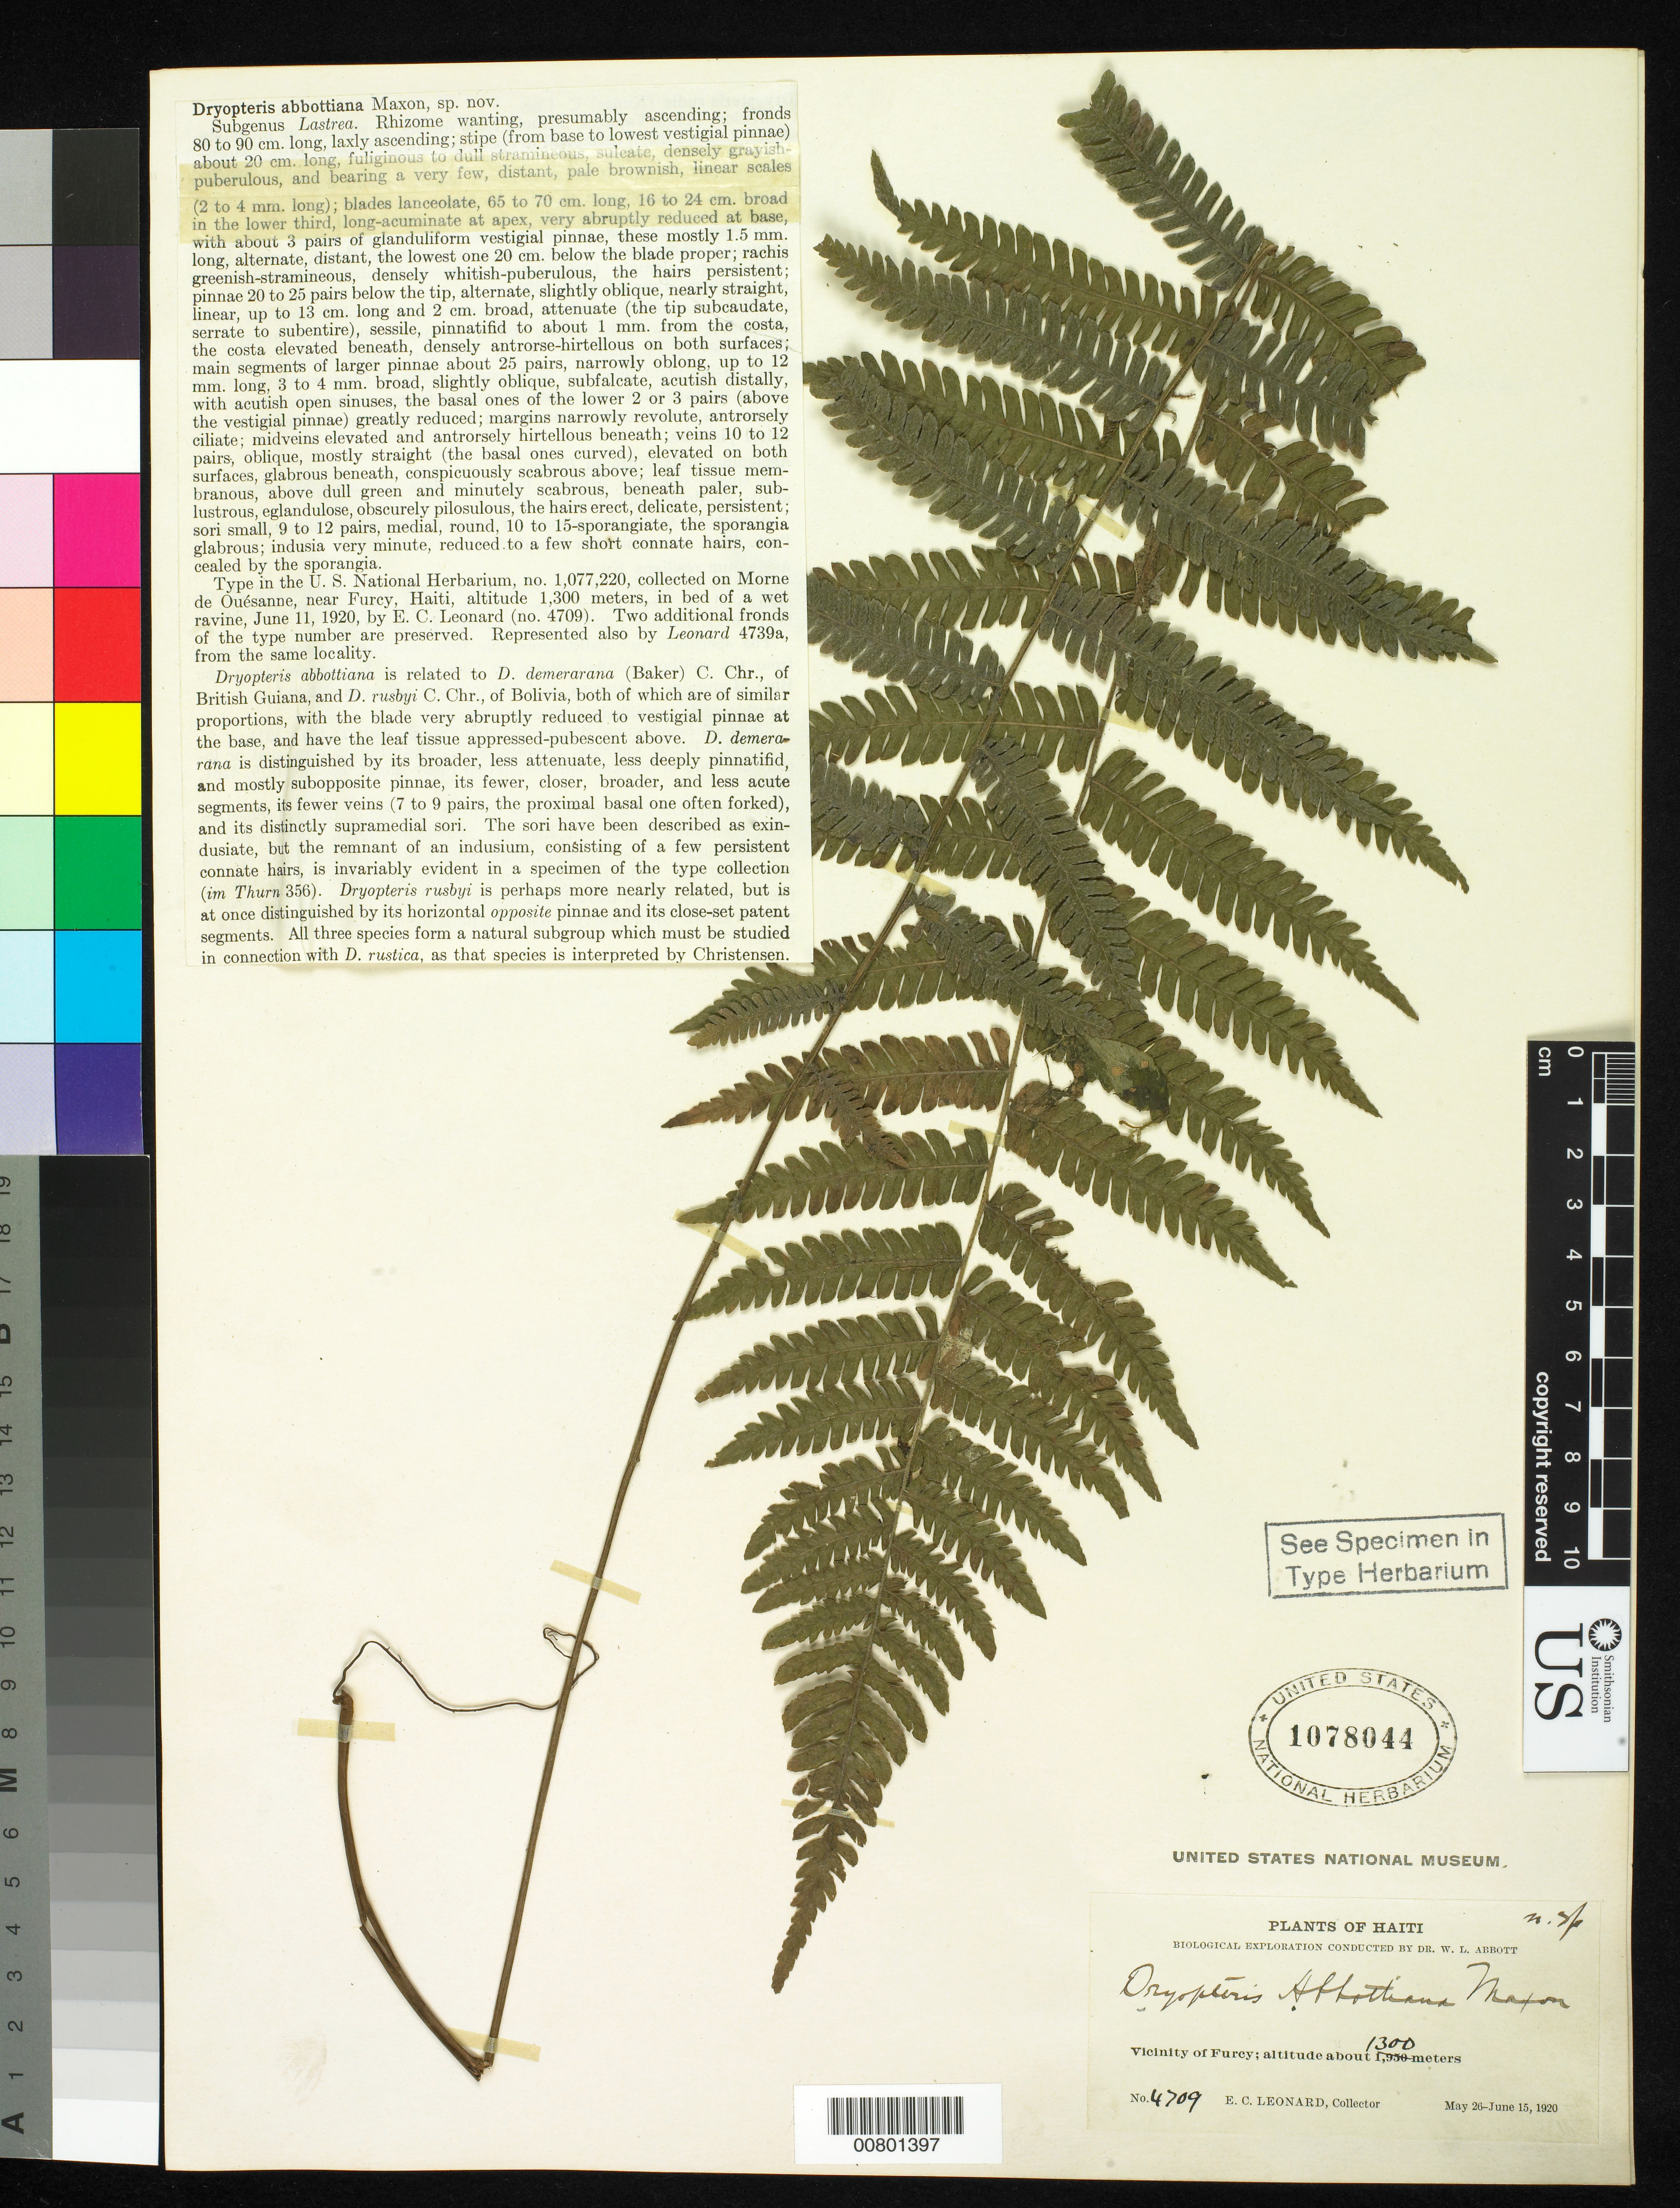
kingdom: Plantae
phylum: Tracheophyta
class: Polypodiopsida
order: Polypodiales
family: Dryopteridaceae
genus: Dryopteris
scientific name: Dryopteris abbottiana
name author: Maxon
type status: Isotype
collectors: E. C. Leonard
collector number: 4709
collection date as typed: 26 May 1920 to 15 Jun 1920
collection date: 1920-05-26/1920-06-15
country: Haiti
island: Hispaniola Island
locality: Vicinity of Furcy, Morne de Weyan.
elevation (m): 1300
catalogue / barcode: US 1078044